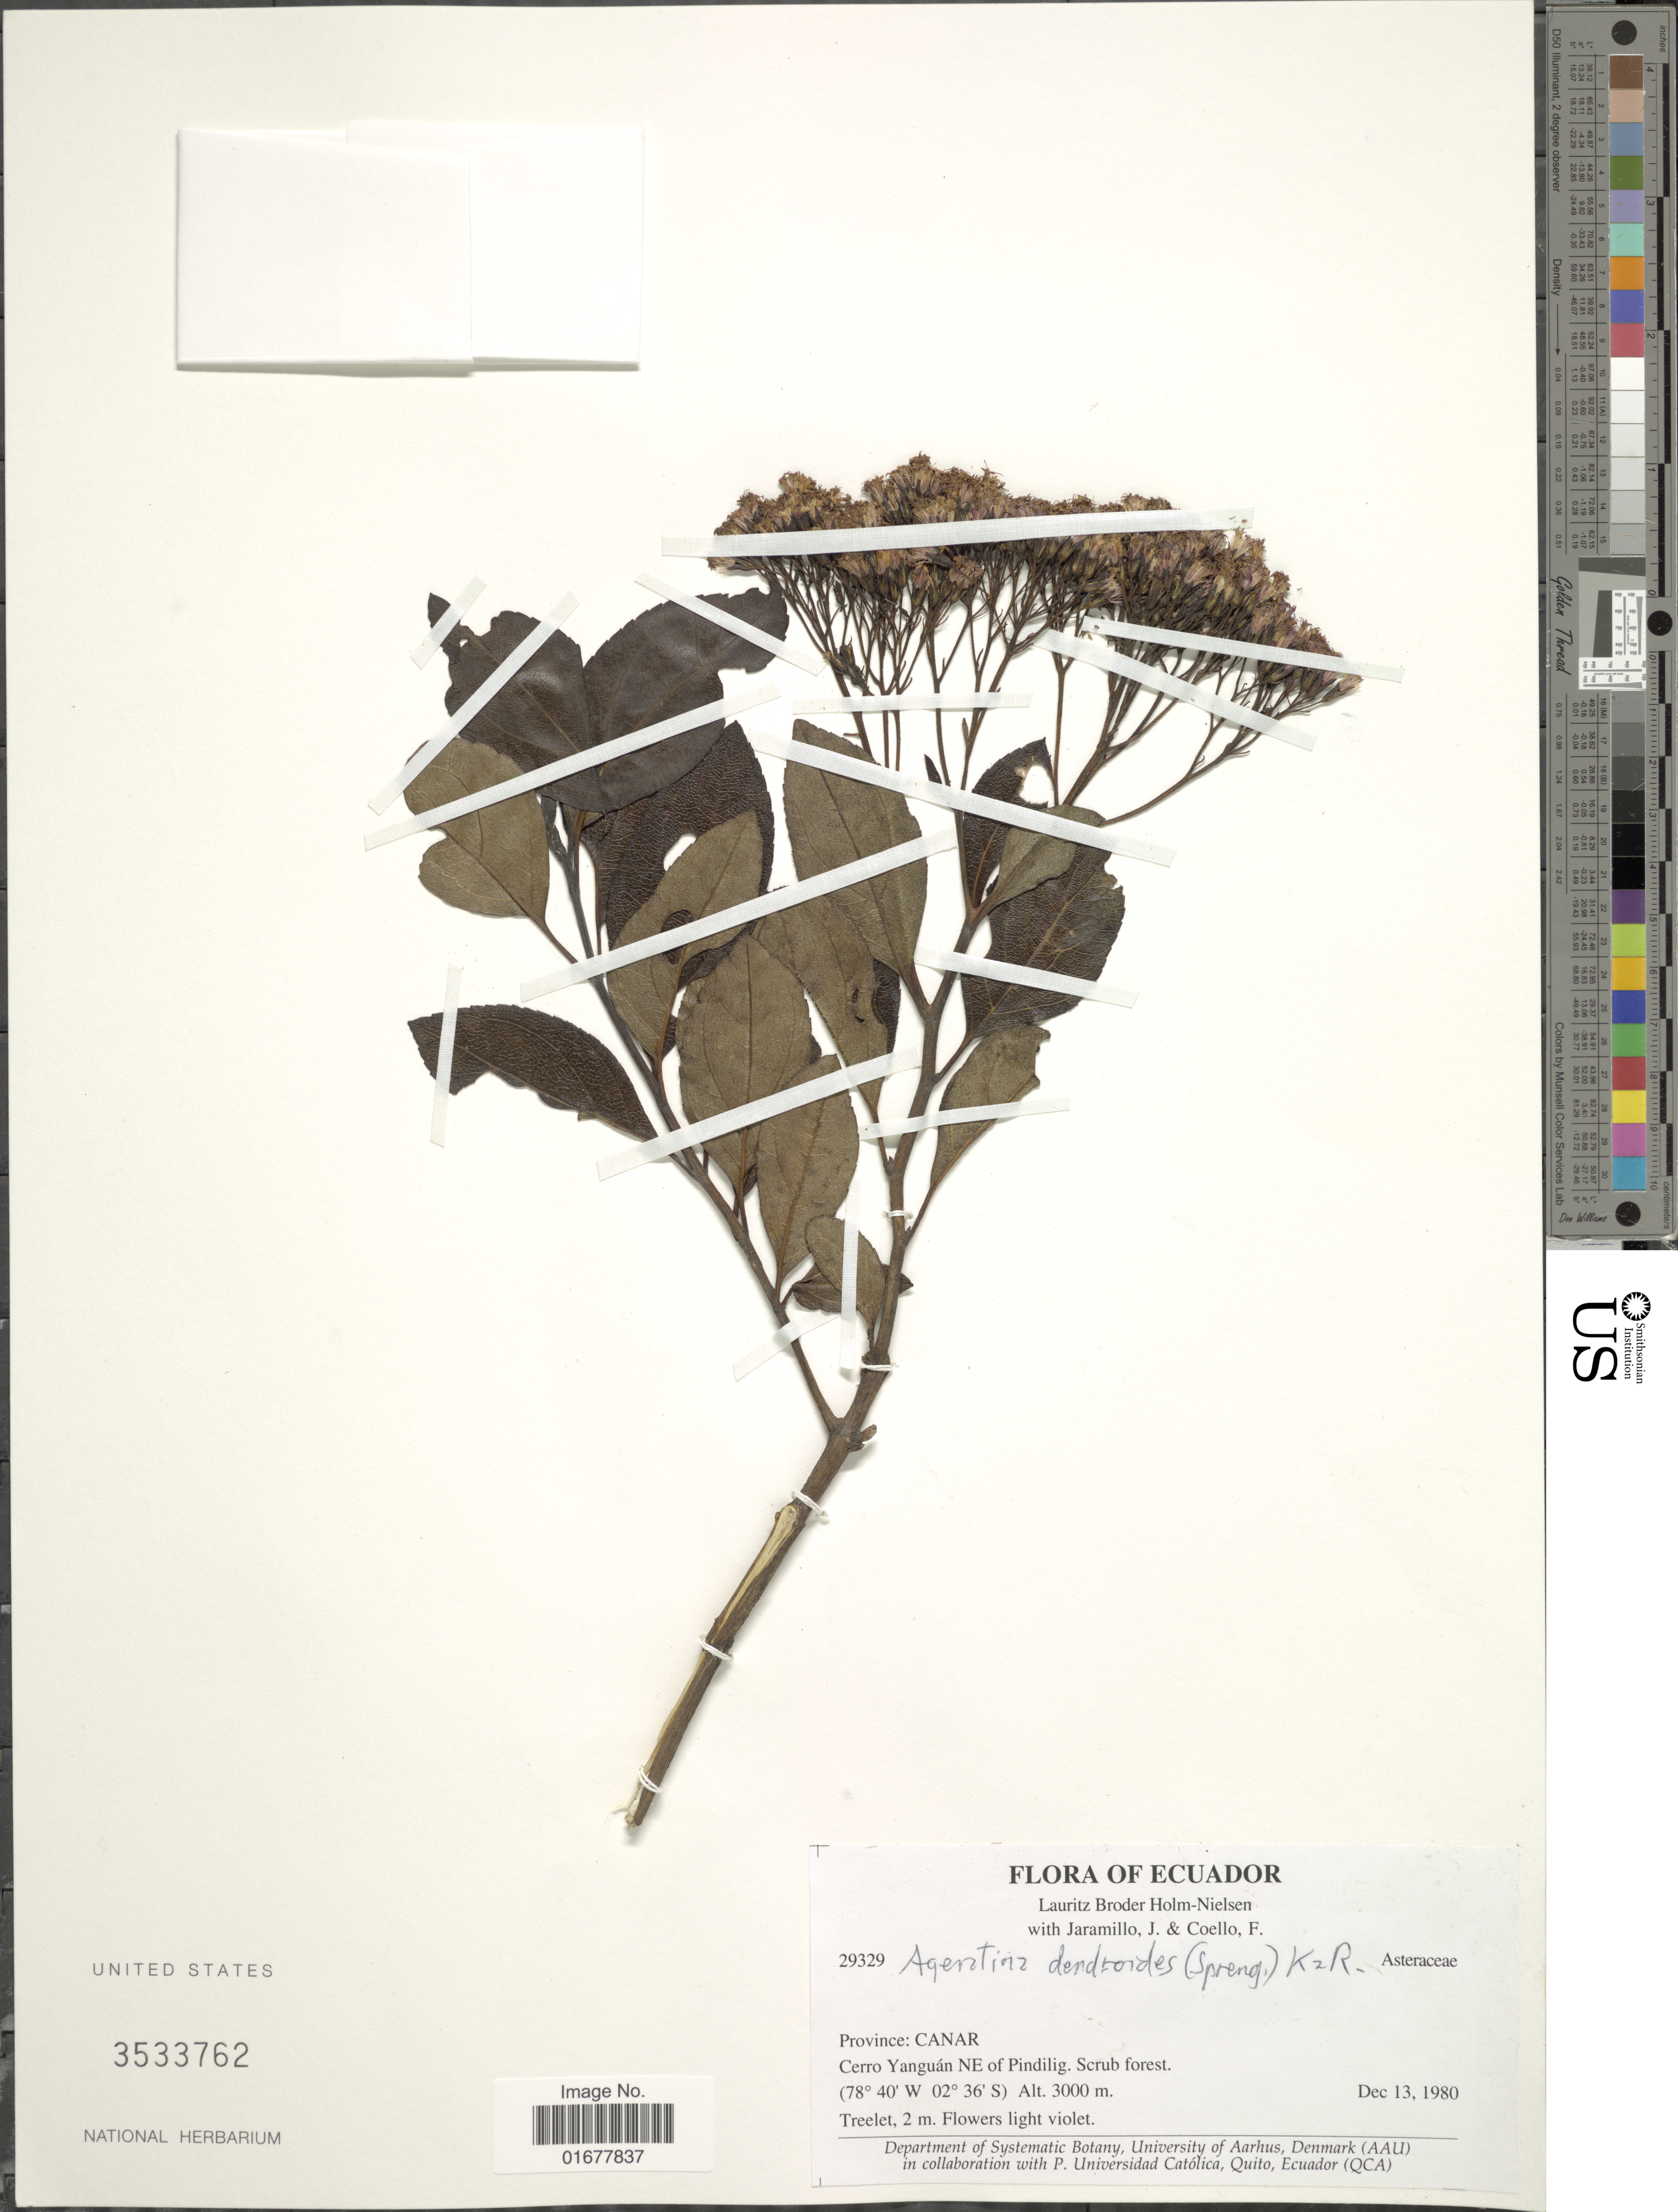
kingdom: Plantae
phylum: Tracheophyta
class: Magnoliopsida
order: Asterales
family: Asteraceae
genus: Ageratina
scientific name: Ageratina dendroides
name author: (Spreng.) R.M. King & H. Rob.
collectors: L. B. Holm-Nielsen, J. Jaramillo & F. Coello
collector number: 29329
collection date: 1980-12-13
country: Ecuador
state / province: Cañar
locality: Province: Canar, Cerro Yanguan NE of Pindilig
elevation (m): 3000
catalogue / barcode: US 3533762